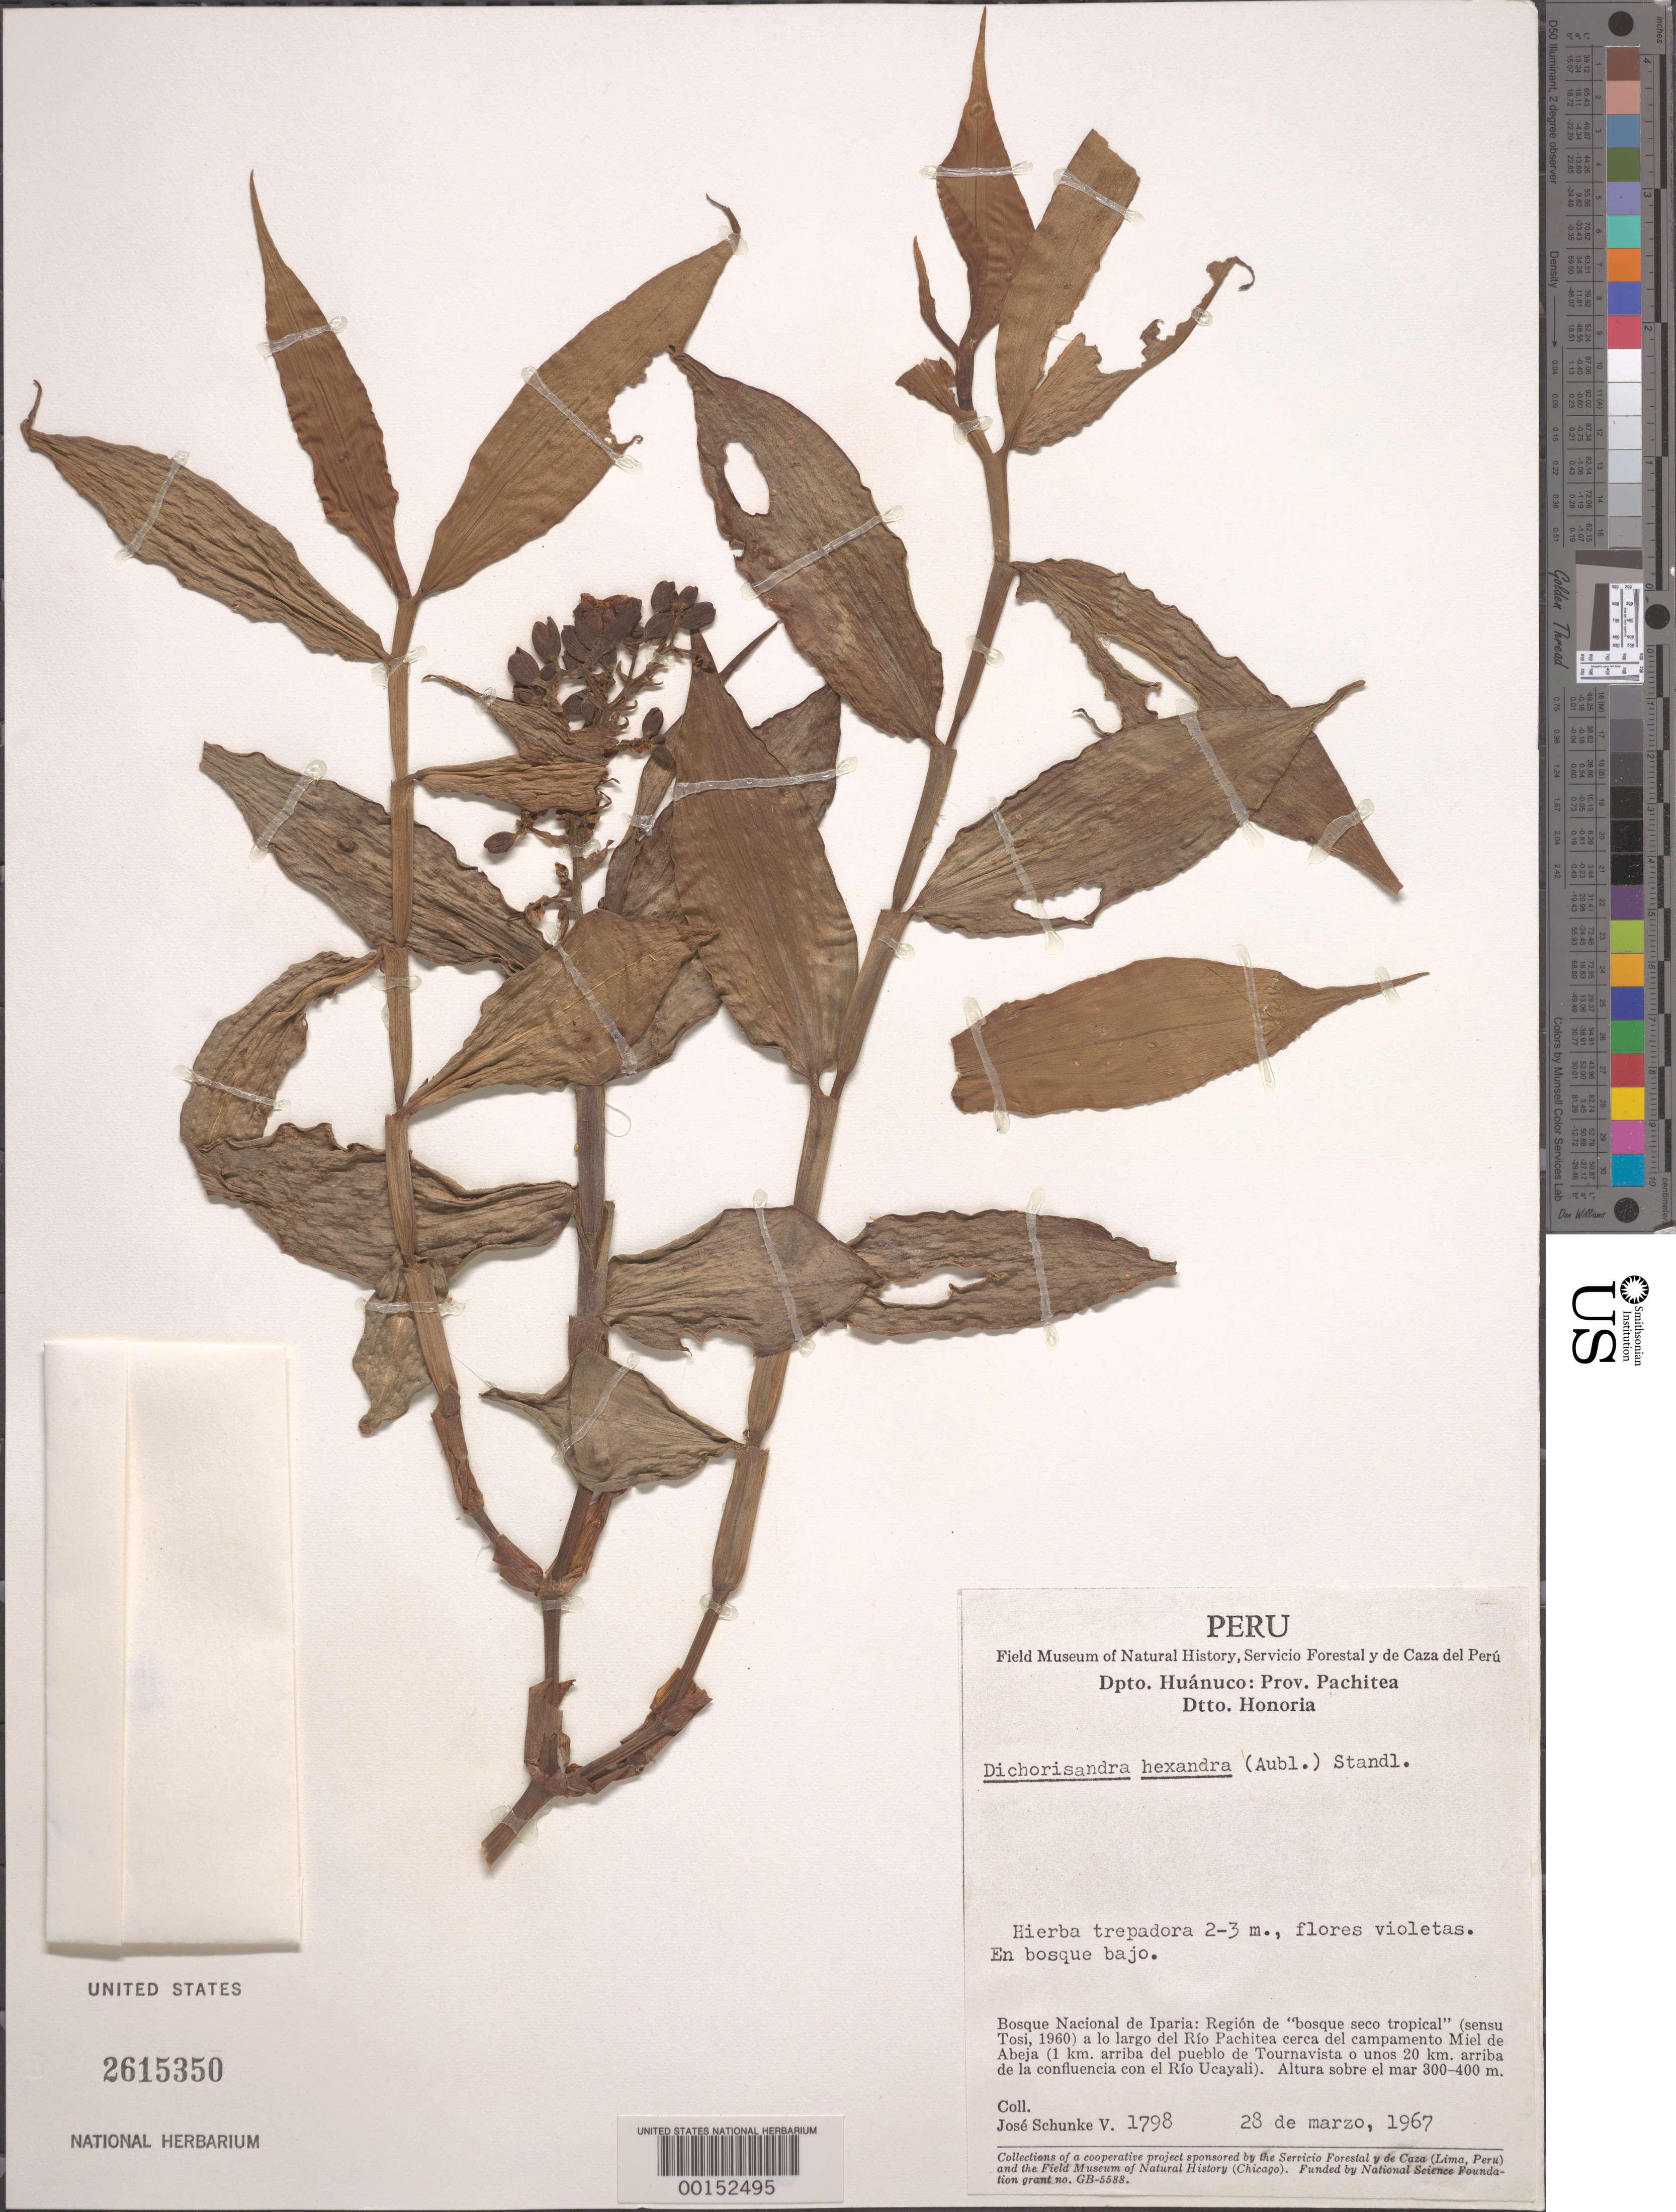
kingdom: Plantae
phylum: Tracheophyta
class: Liliopsida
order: Commelinales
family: Commelinaceae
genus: Dichorisandra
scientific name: Dichorisandra hexandra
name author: (Aubl.) Standl.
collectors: J. Schunke Vigo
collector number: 1798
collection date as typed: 28 Mar 1967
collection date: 1967-03-28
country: Peru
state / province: Huánuco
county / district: Pachitea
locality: Honoria, national forest; iparia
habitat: Secondary tropical forest, slope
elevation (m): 300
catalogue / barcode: US 2615350